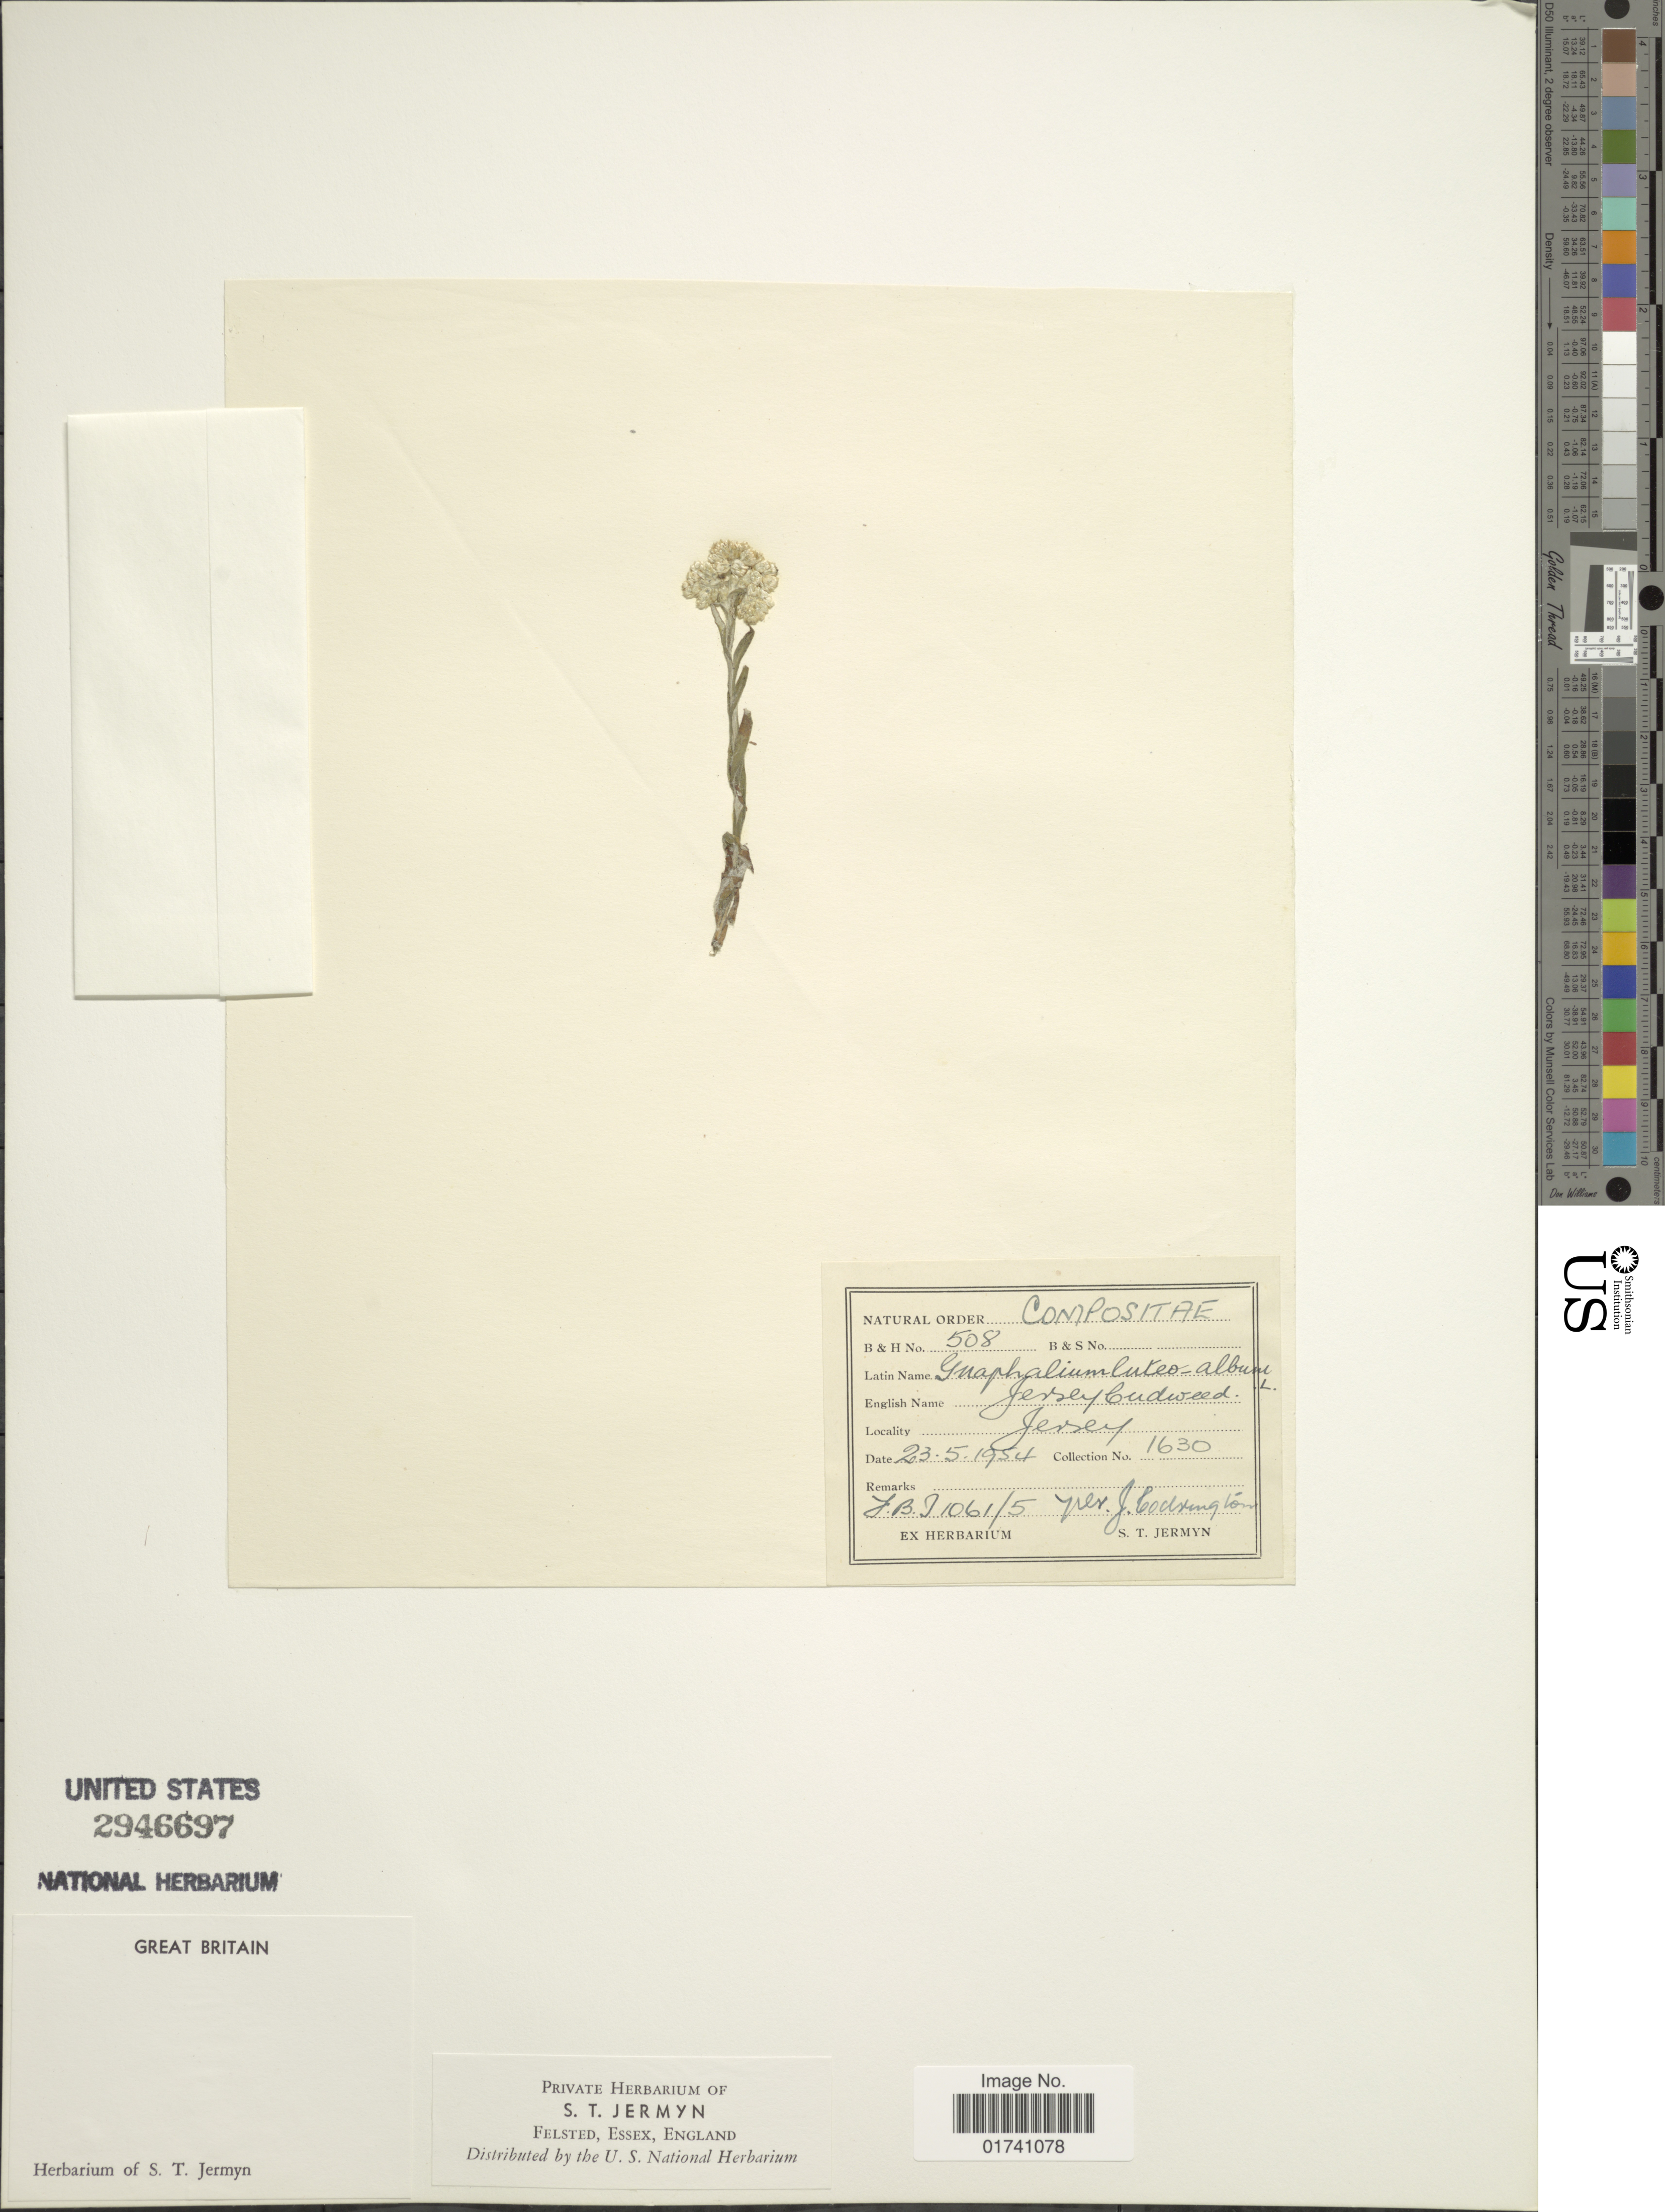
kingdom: Plantae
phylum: Tracheophyta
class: Magnoliopsida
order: Asterales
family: Asteraceae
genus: Laphangium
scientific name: Laphangium luteoalbum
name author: (L.) Tzvelev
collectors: S. Jermyn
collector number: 1630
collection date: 1954-05-23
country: United Kingdom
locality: Jersey.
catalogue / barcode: US 2946697